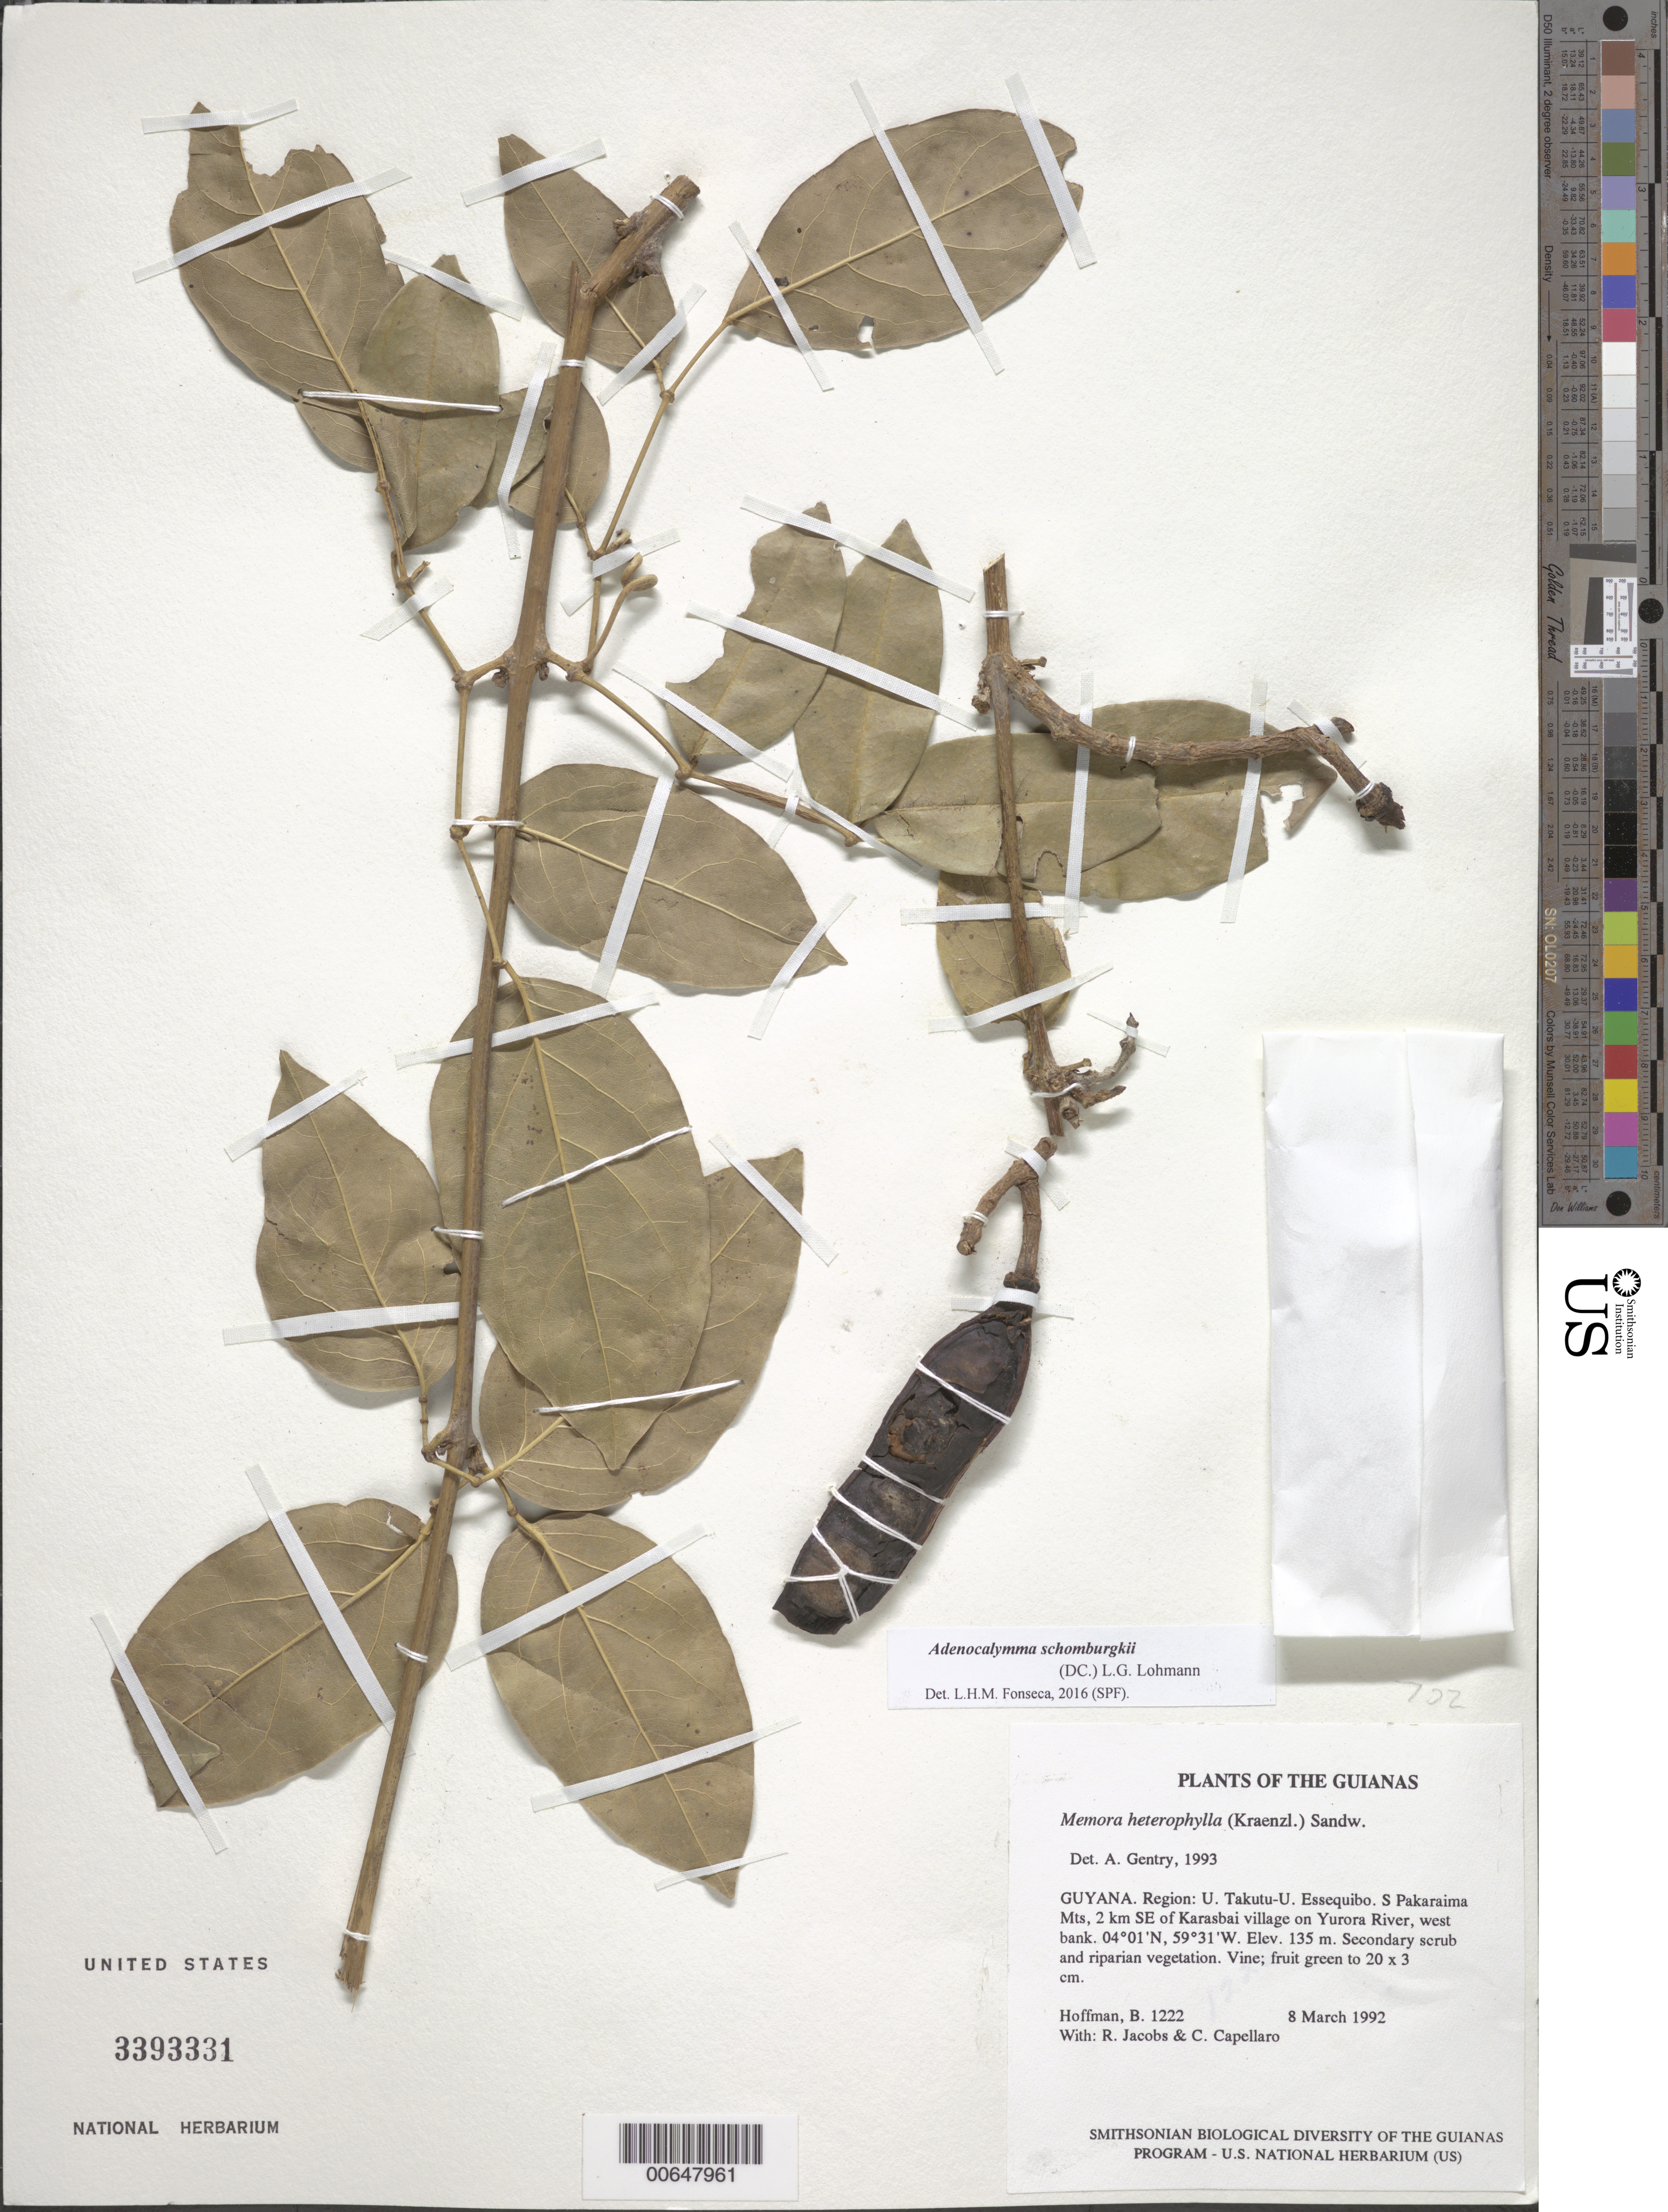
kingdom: Plantae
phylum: Tracheophyta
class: Magnoliopsida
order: Lamiales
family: Bignoniaceae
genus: Adenocalymma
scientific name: Adenocalymma schomburgkii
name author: (DC.) L.G. Lohmann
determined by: Fonseca, L. H. M.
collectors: B. Hoffman, R. Jacobs & C. Capellaro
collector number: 1222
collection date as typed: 8 March 1992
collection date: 1992-03-08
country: Guyana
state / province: U. Takutu-U. Essequibo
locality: S Pakaraima Mts, 2 km SE of Karasbai Village on Yurora River, West bank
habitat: Secondary scrub and riparian vegetation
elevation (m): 135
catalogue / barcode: US 3393331